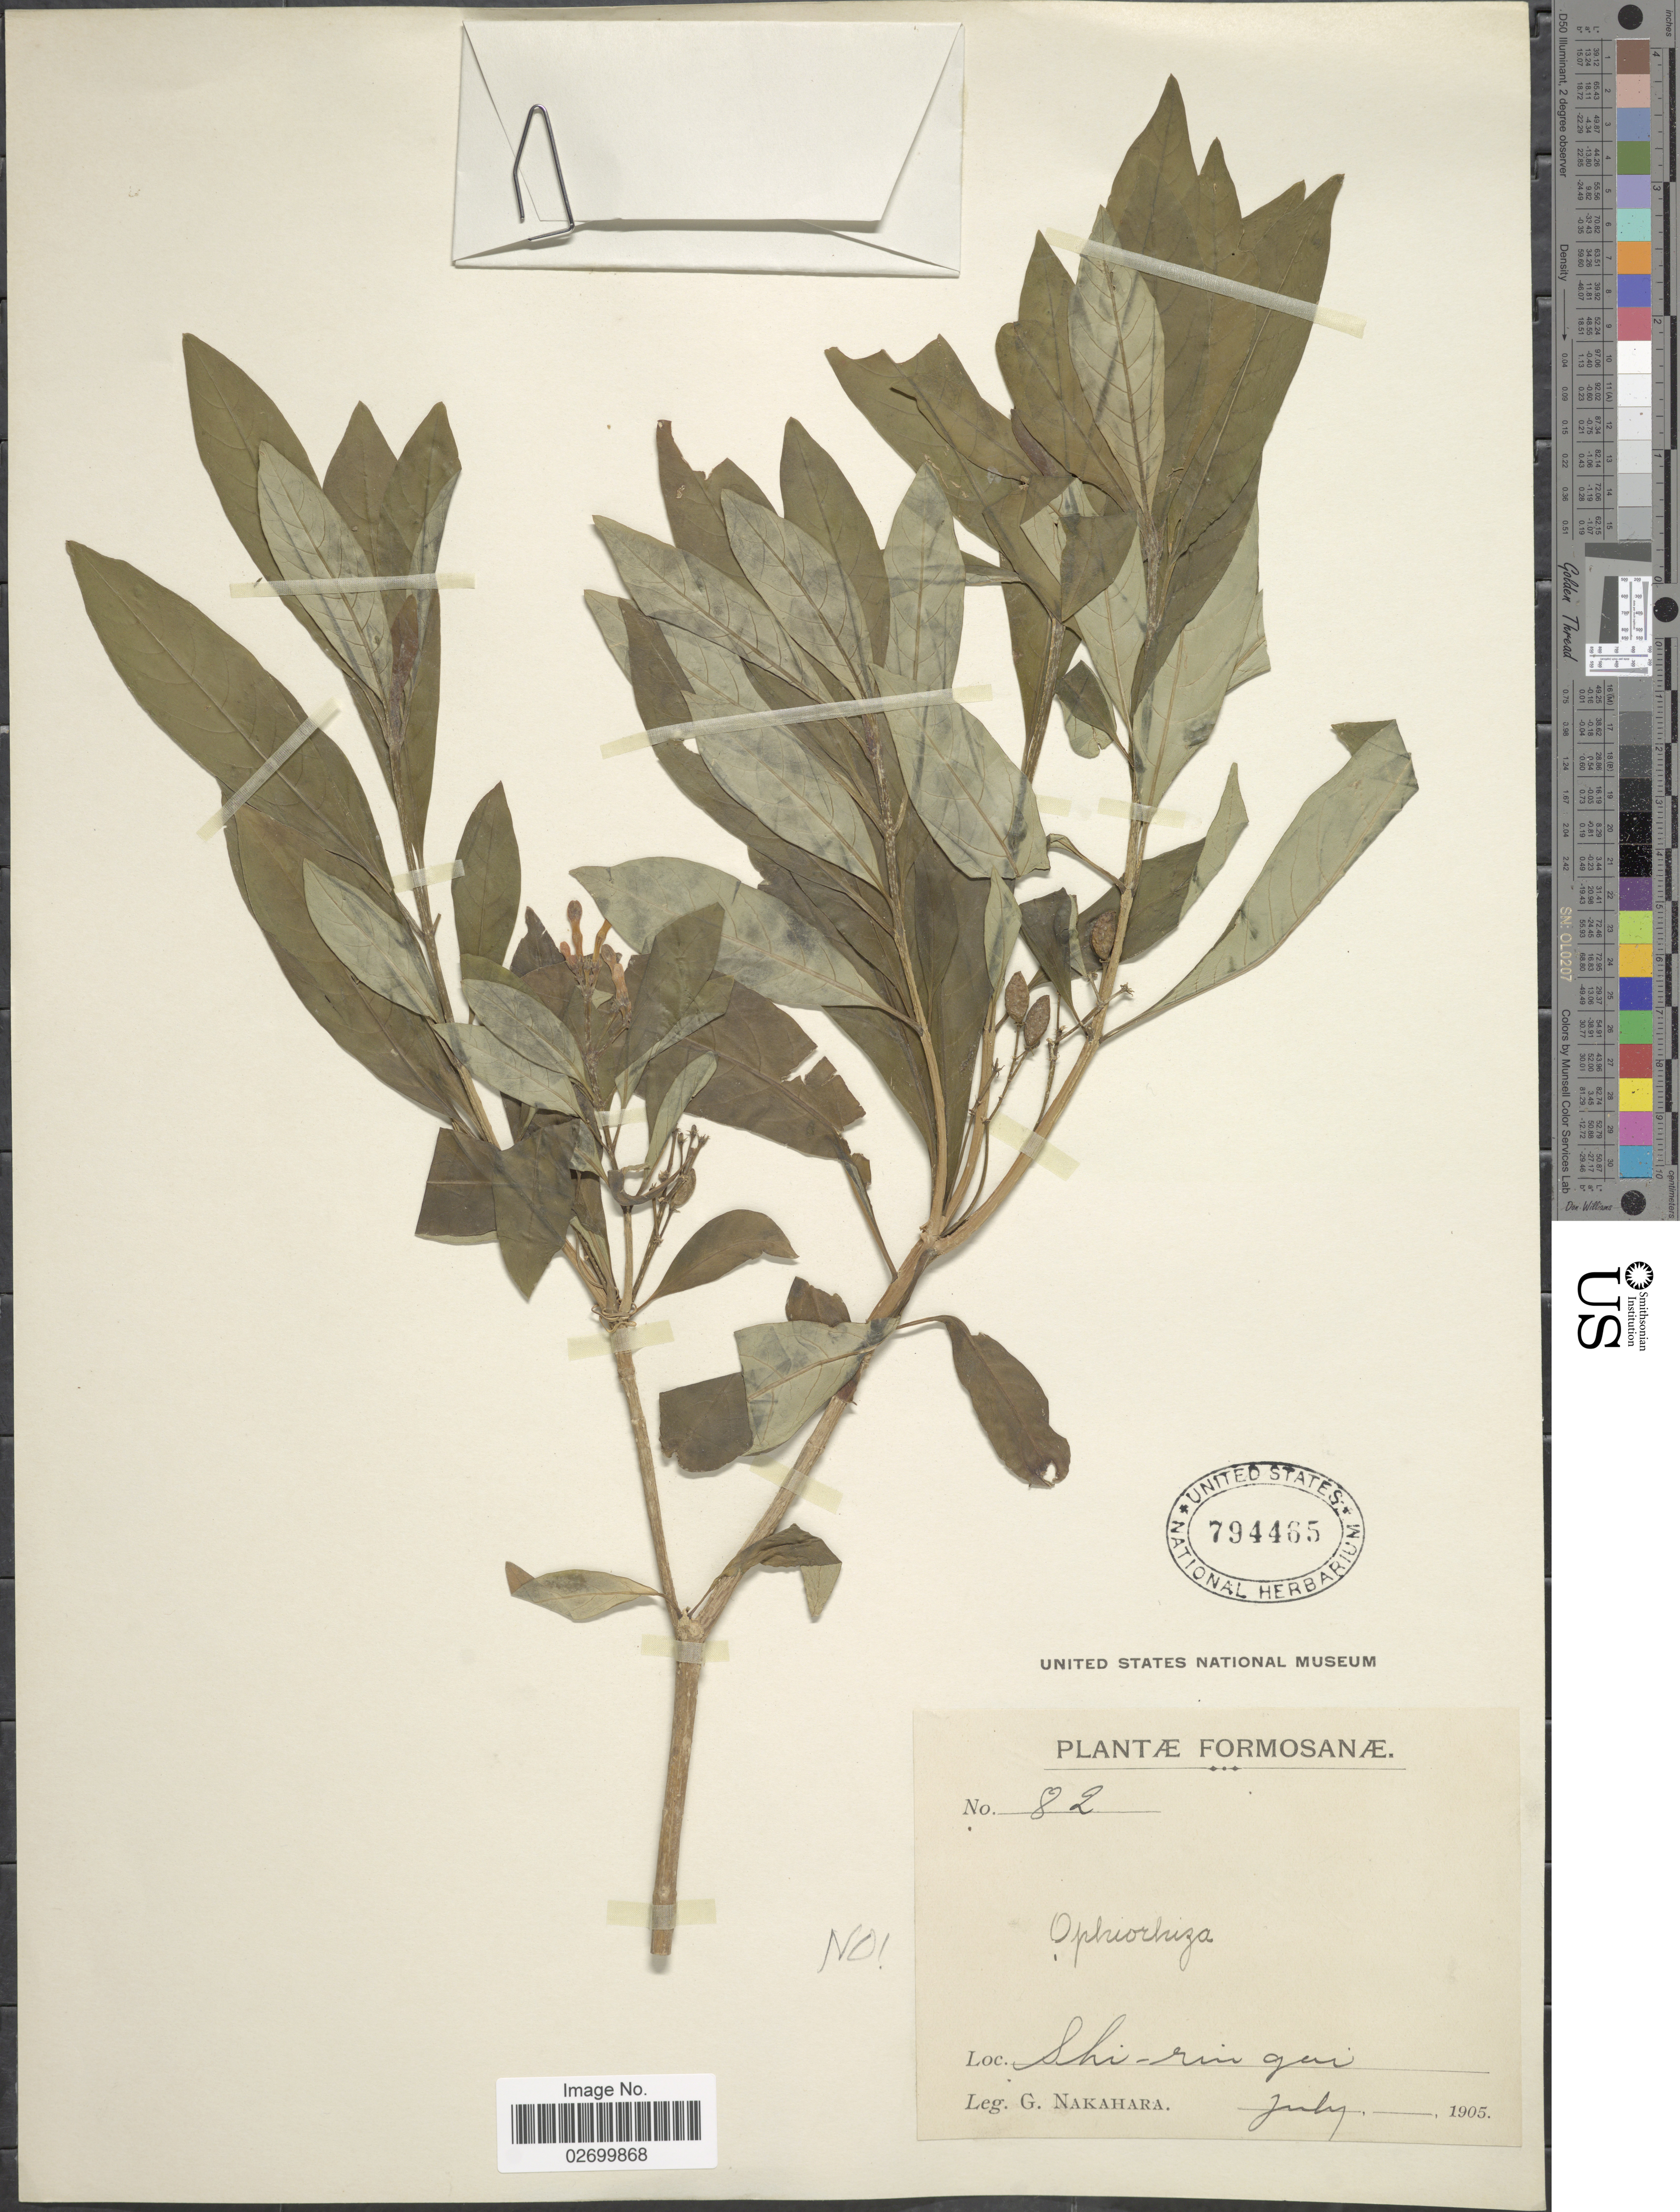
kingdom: Plantae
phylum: Tracheophyta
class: Magnoliopsida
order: Gentianales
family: Rubiaceae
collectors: G. Nakahara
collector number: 82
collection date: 1905-07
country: Taiwan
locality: Formosanae. Shi-rin gai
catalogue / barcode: US 794465